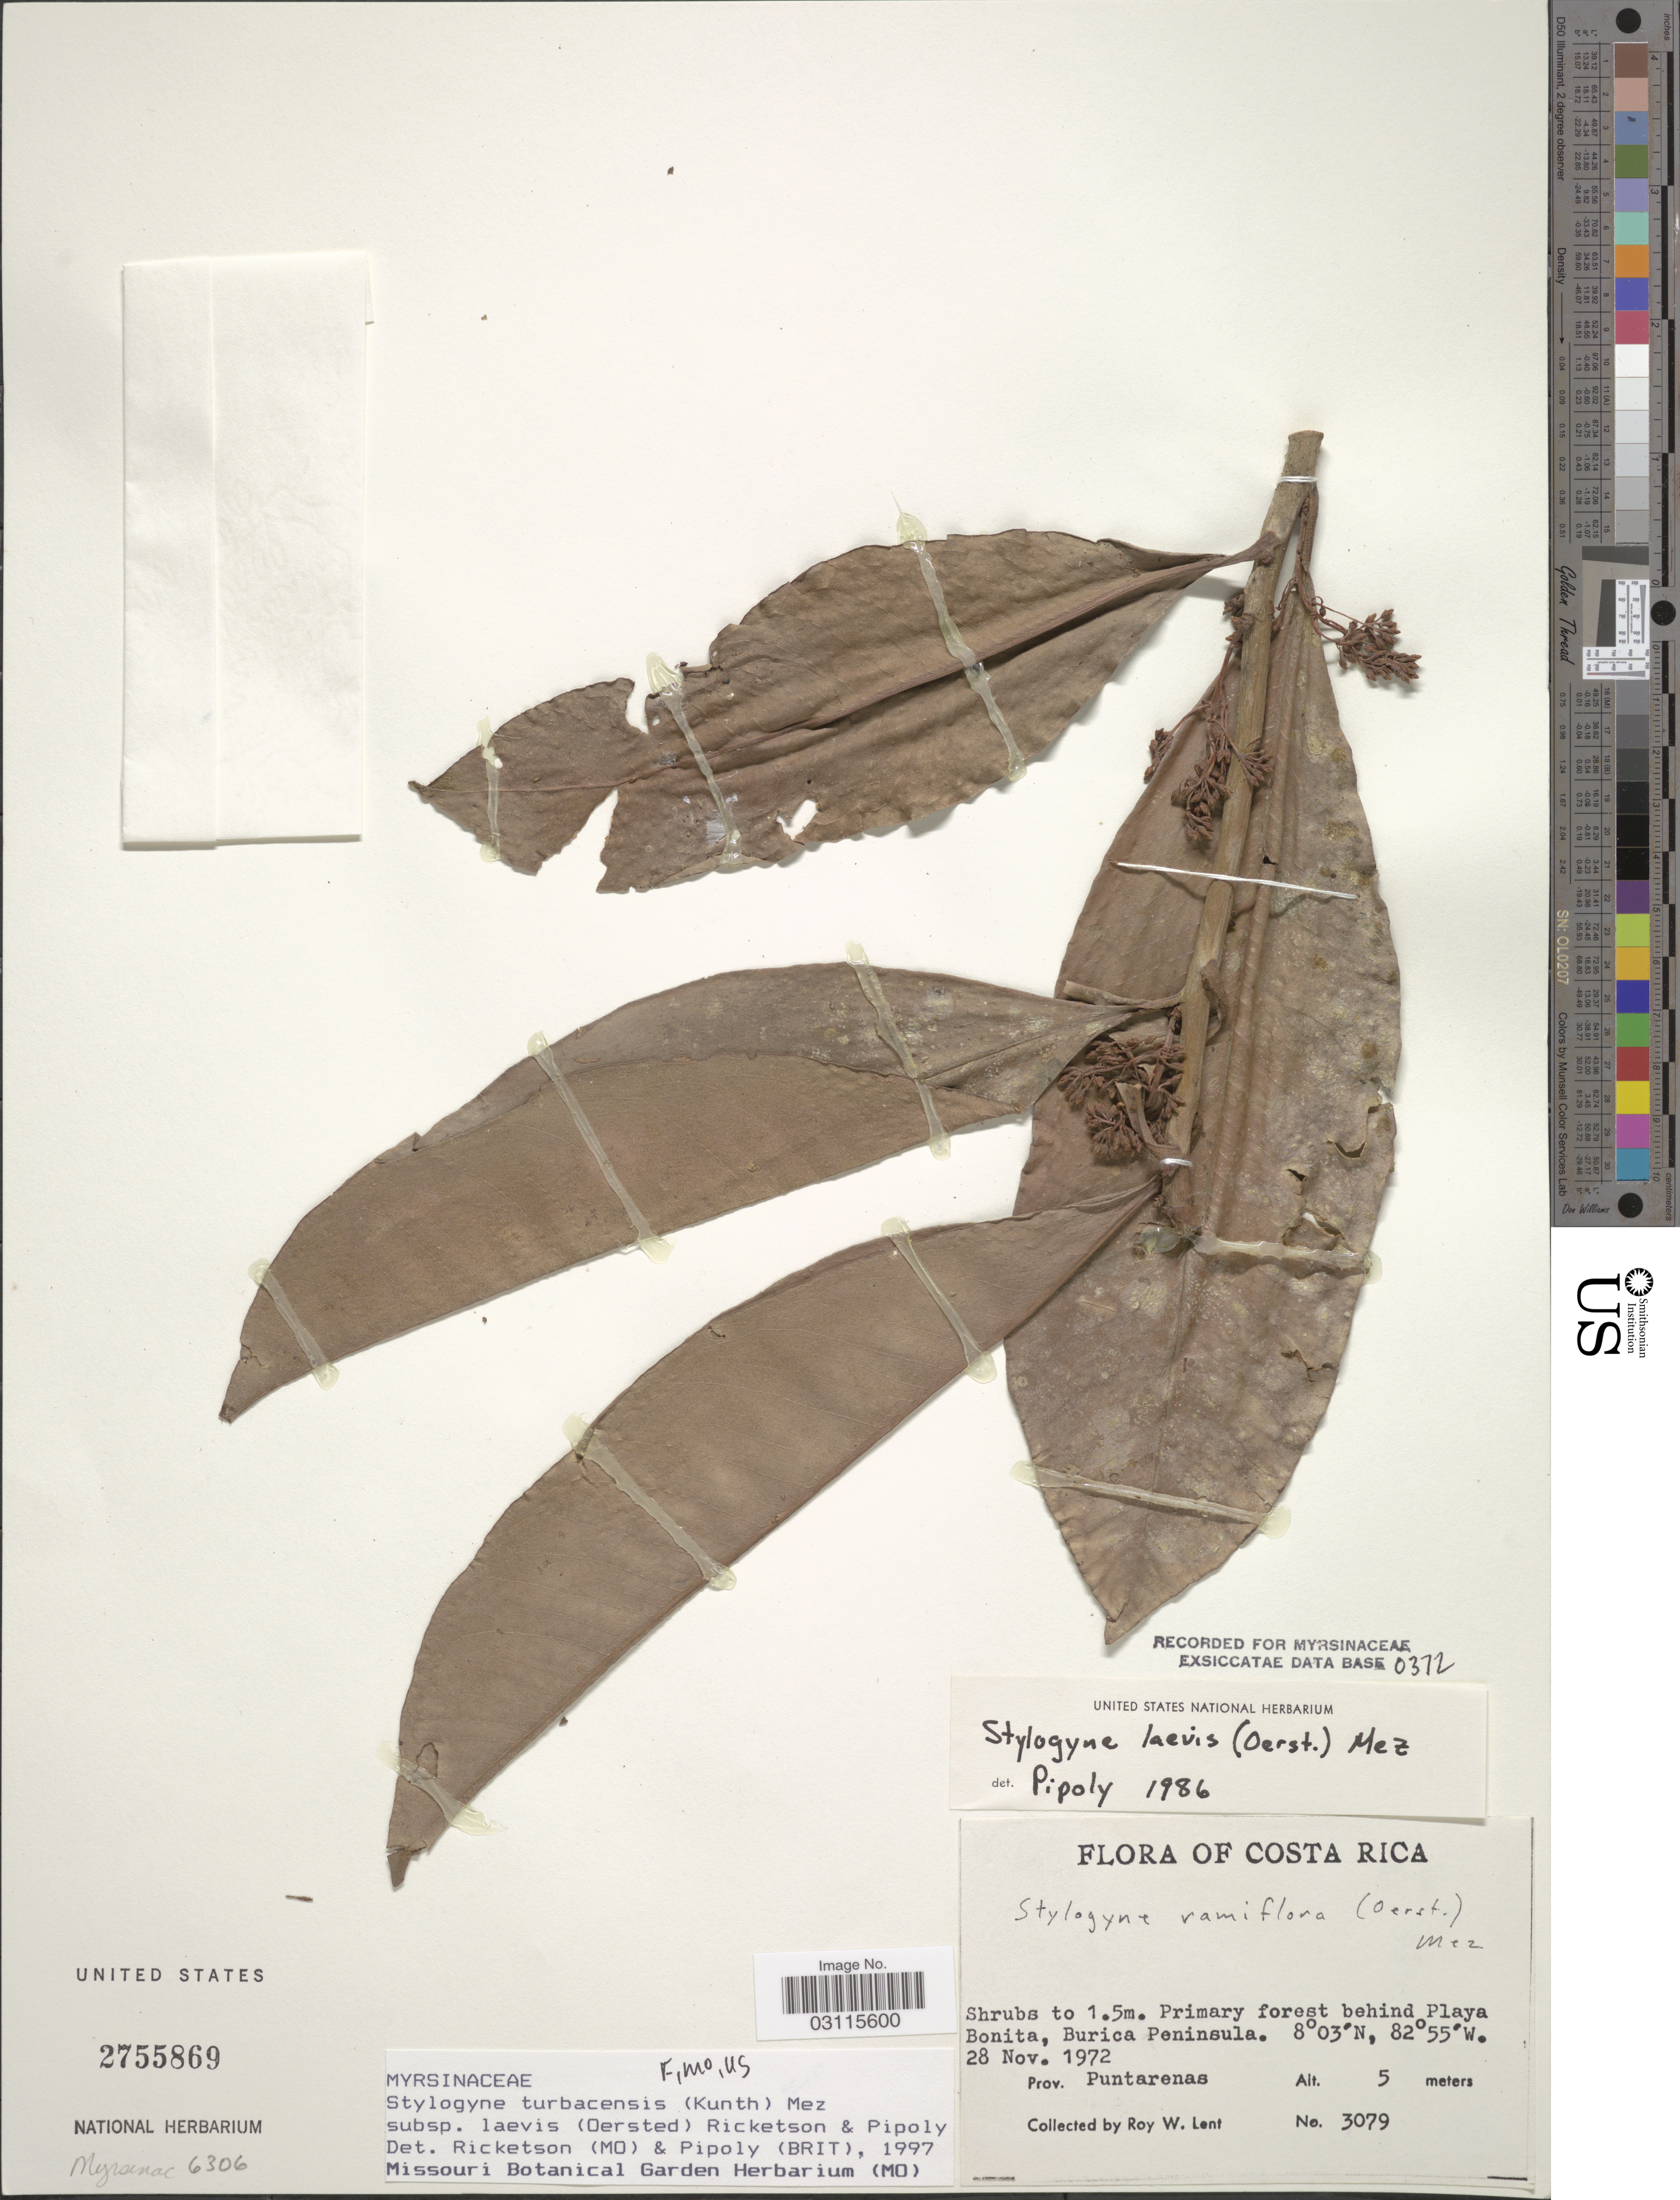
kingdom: Plantae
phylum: Tracheophyta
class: Magnoliopsida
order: Ericales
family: Primulaceae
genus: Stylogyne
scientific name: Stylogyne turbacensis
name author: (Kunth) Mez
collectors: R. W. Lent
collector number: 3079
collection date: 1972-11-28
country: Costa Rica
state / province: Puntarenas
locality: Primary forest behind Playa Bonita, Burica Peninsula. Prov. Puntarenas.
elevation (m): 5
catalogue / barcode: US 2755869